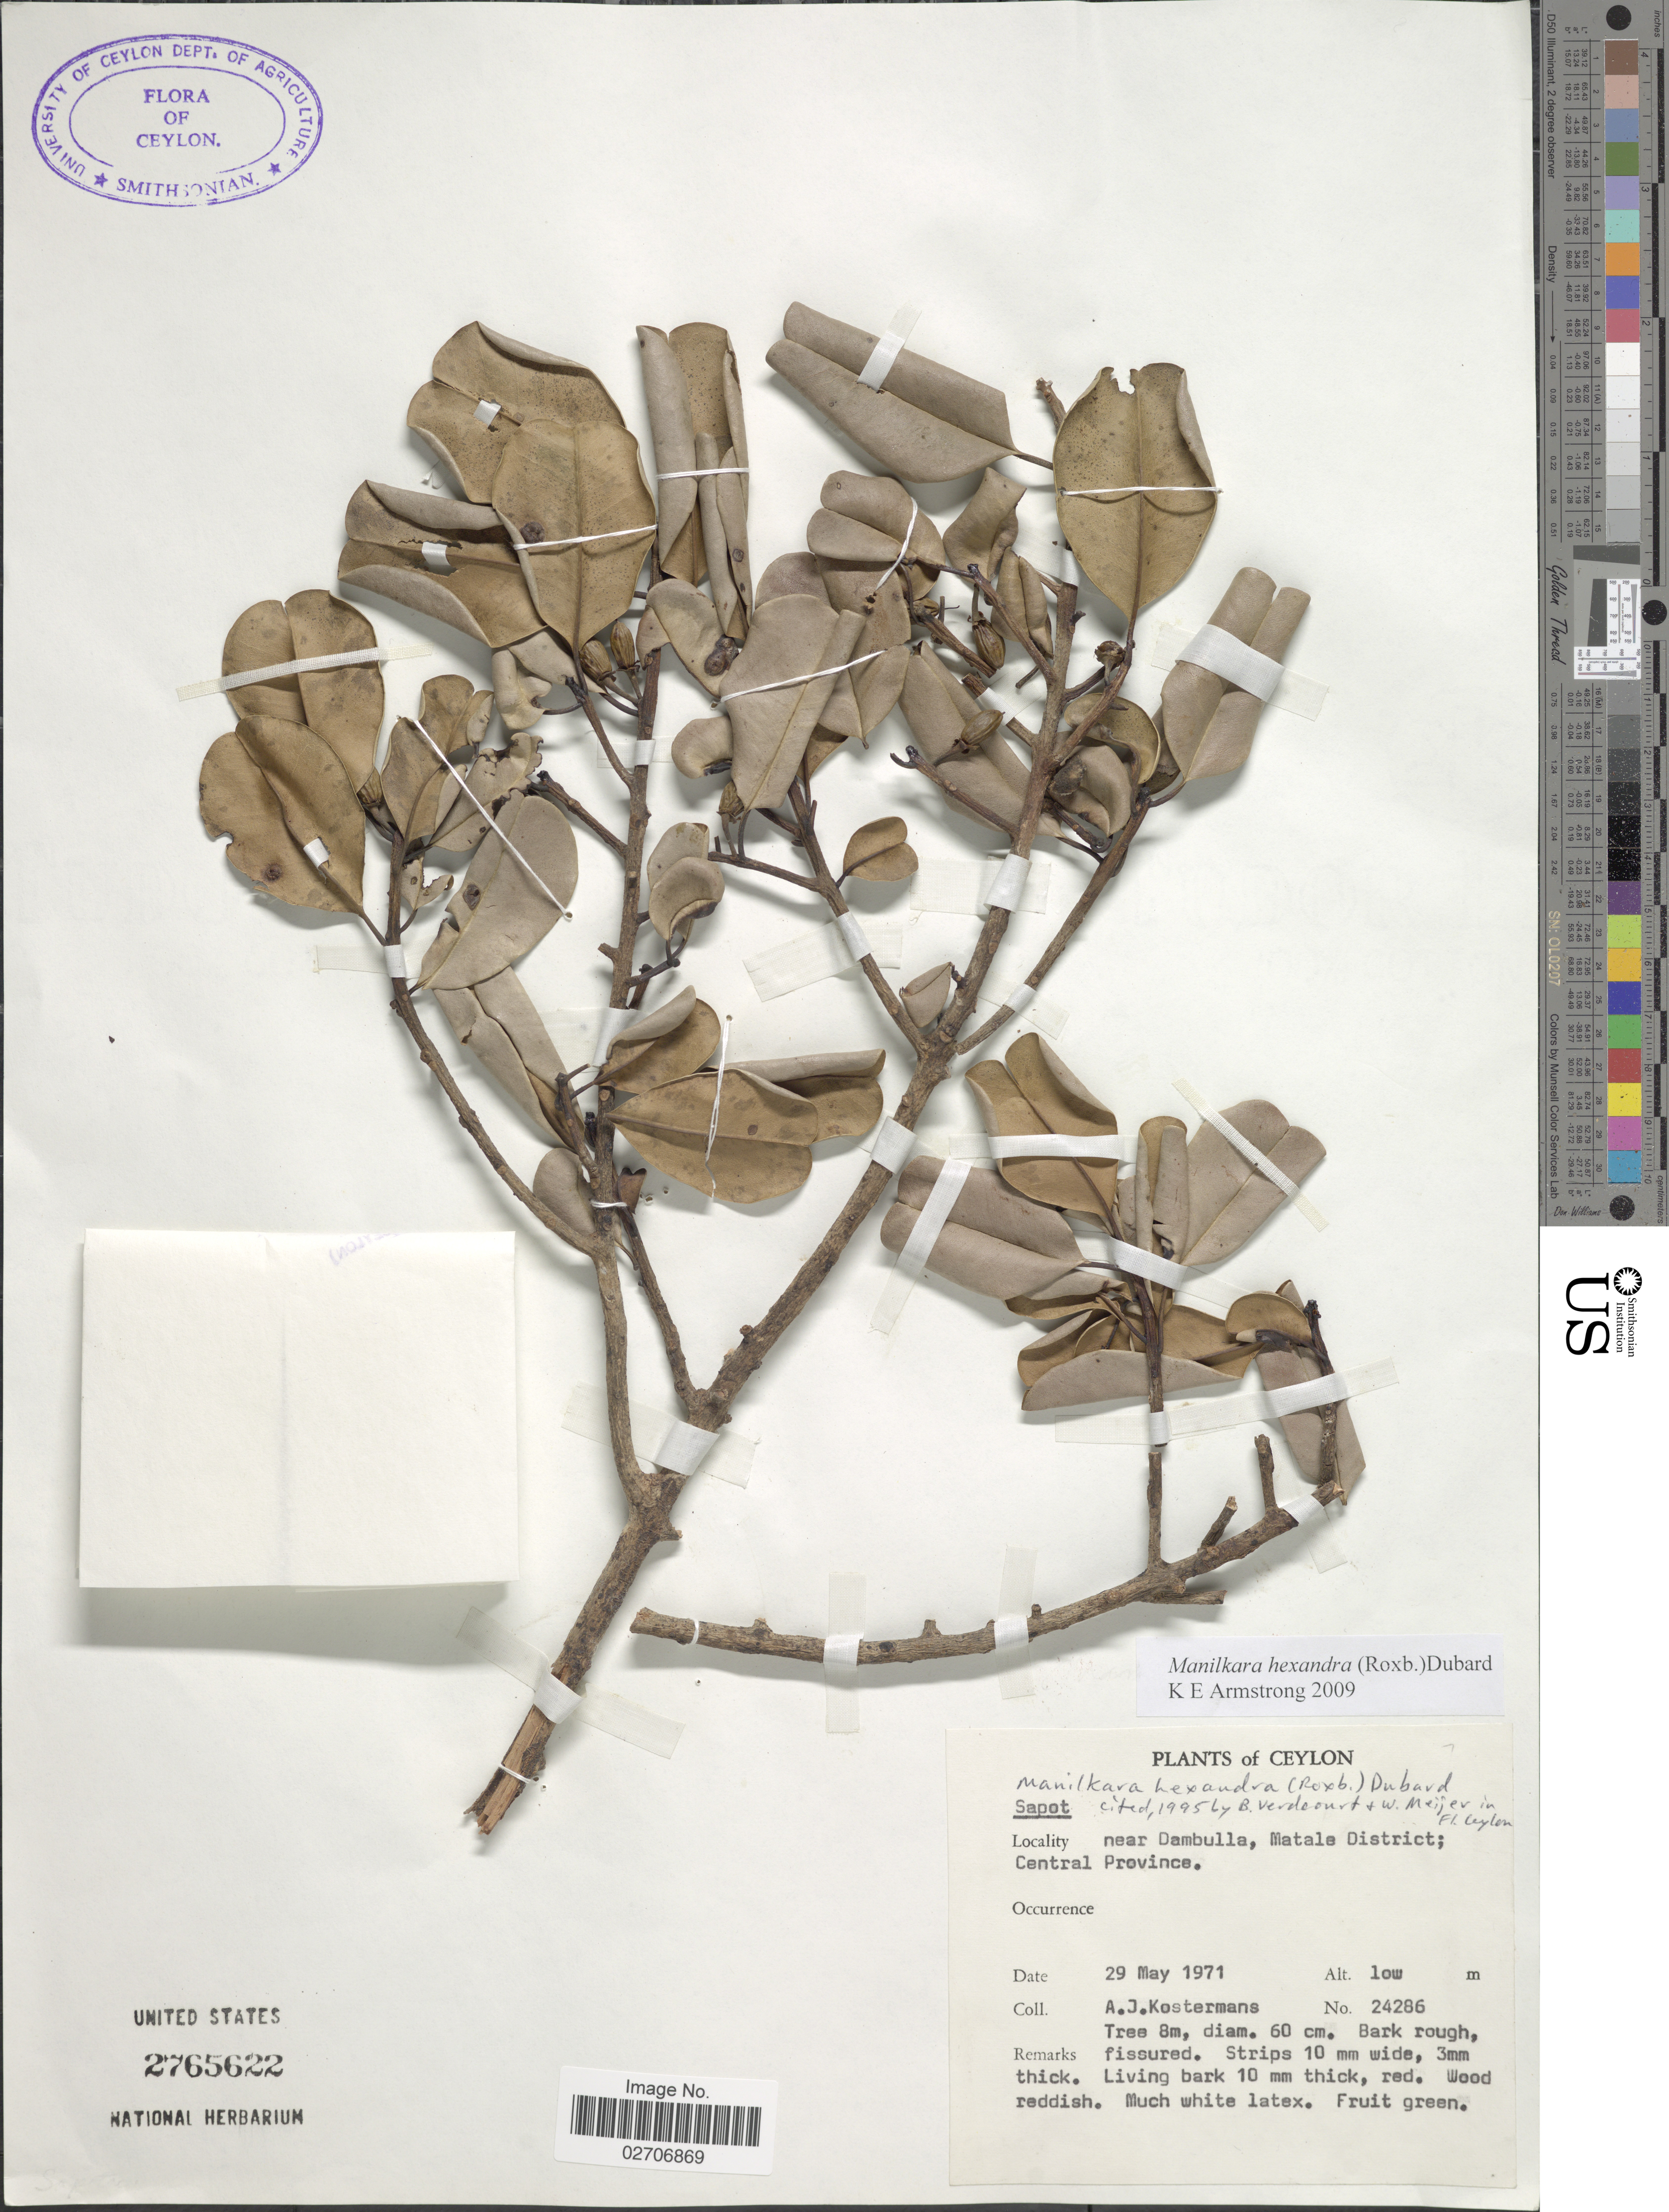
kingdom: Plantae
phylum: Tracheophyta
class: Magnoliopsida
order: Ericales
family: Sapotaceae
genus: Manilkara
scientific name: Manilkara hexandra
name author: (Roxb.) Dubard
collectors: A. J. G. Kostermans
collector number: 24286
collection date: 1971-05-29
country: Sri Lanka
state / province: Central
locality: Ceylon, near Dambulla, Matale District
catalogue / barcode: US 2765622